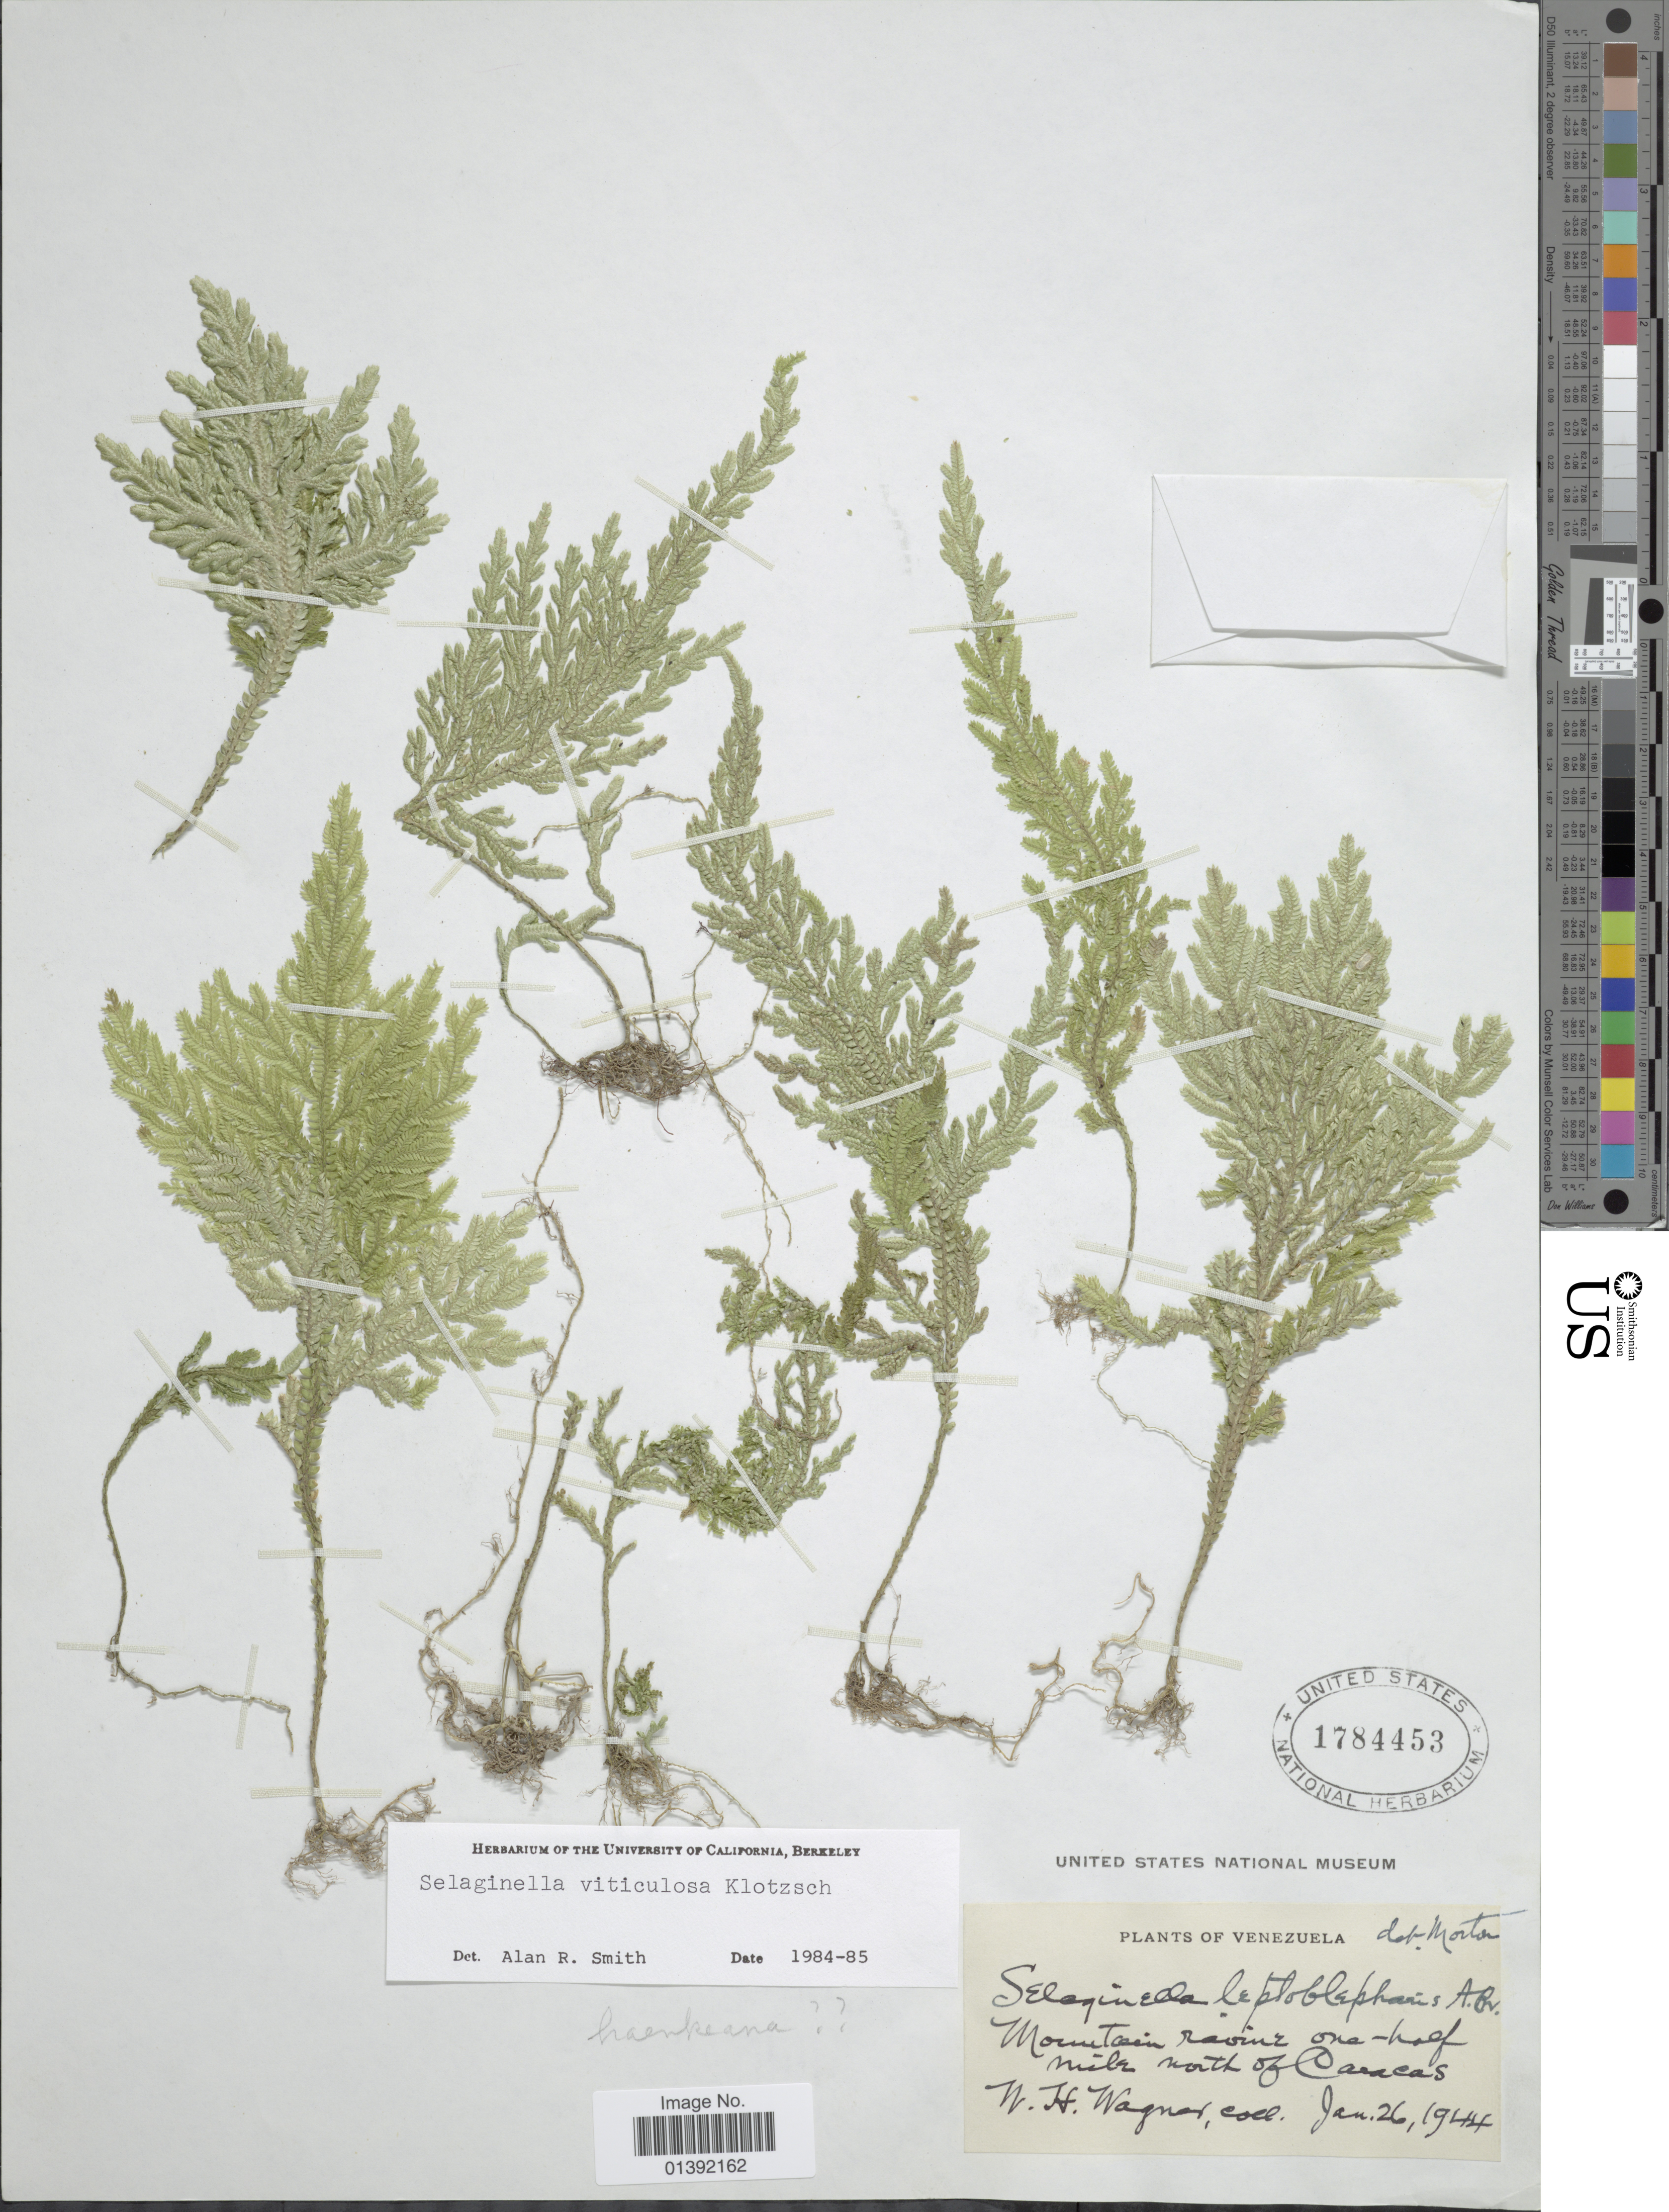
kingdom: Plantae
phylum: Tracheophyta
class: Lycopodiopsida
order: Selaginellales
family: Selaginellaceae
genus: Selaginella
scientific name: Selaginella viticulosa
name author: Klotzsch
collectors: W. H. Wagner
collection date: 1944-01-26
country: Venezuela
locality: Mountain ravine one-half mile north of Caracas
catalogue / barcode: US 1784453